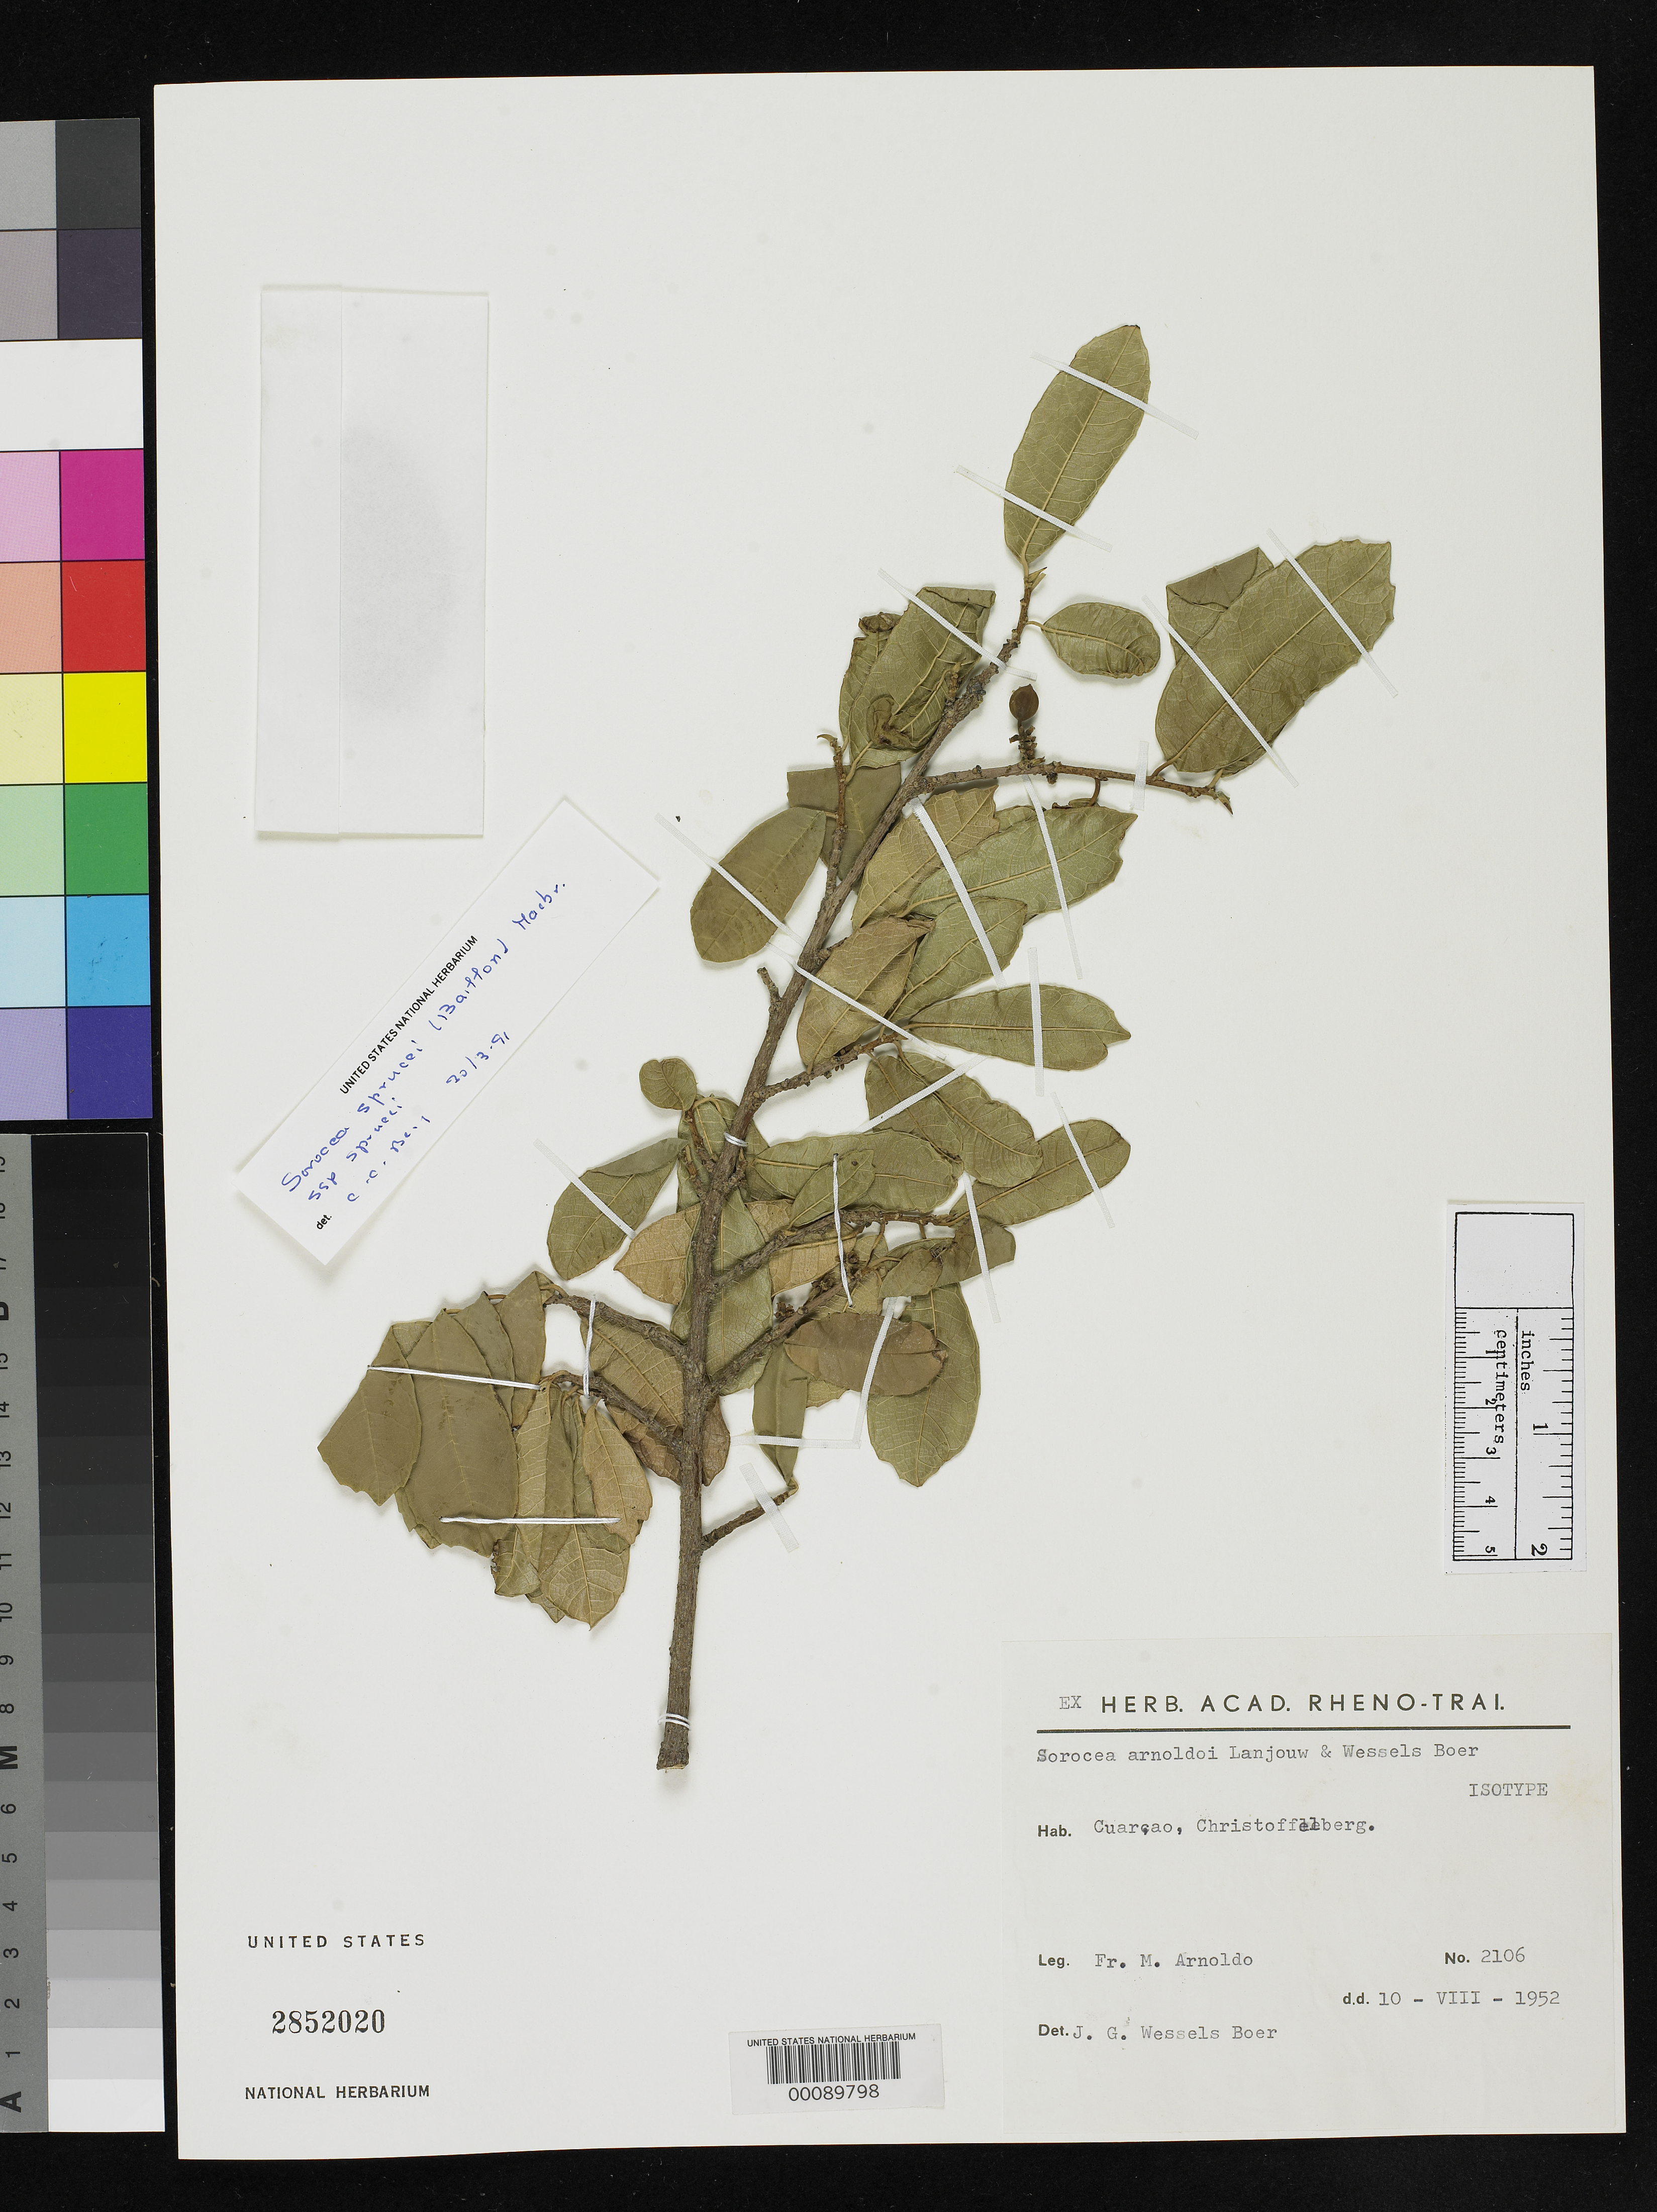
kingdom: Plantae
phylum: Tracheophyta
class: Magnoliopsida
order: Rosales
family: Moraceae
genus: Sorocea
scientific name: Sorocea arnoldoi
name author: Lanj. & Wess. Boer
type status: Isotype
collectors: N. Arnoldo-Broeders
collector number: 2106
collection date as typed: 10 Aug 1952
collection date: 1952-08-10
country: Curaçao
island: Curaçao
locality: Tafelberg.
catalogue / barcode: US 2852020